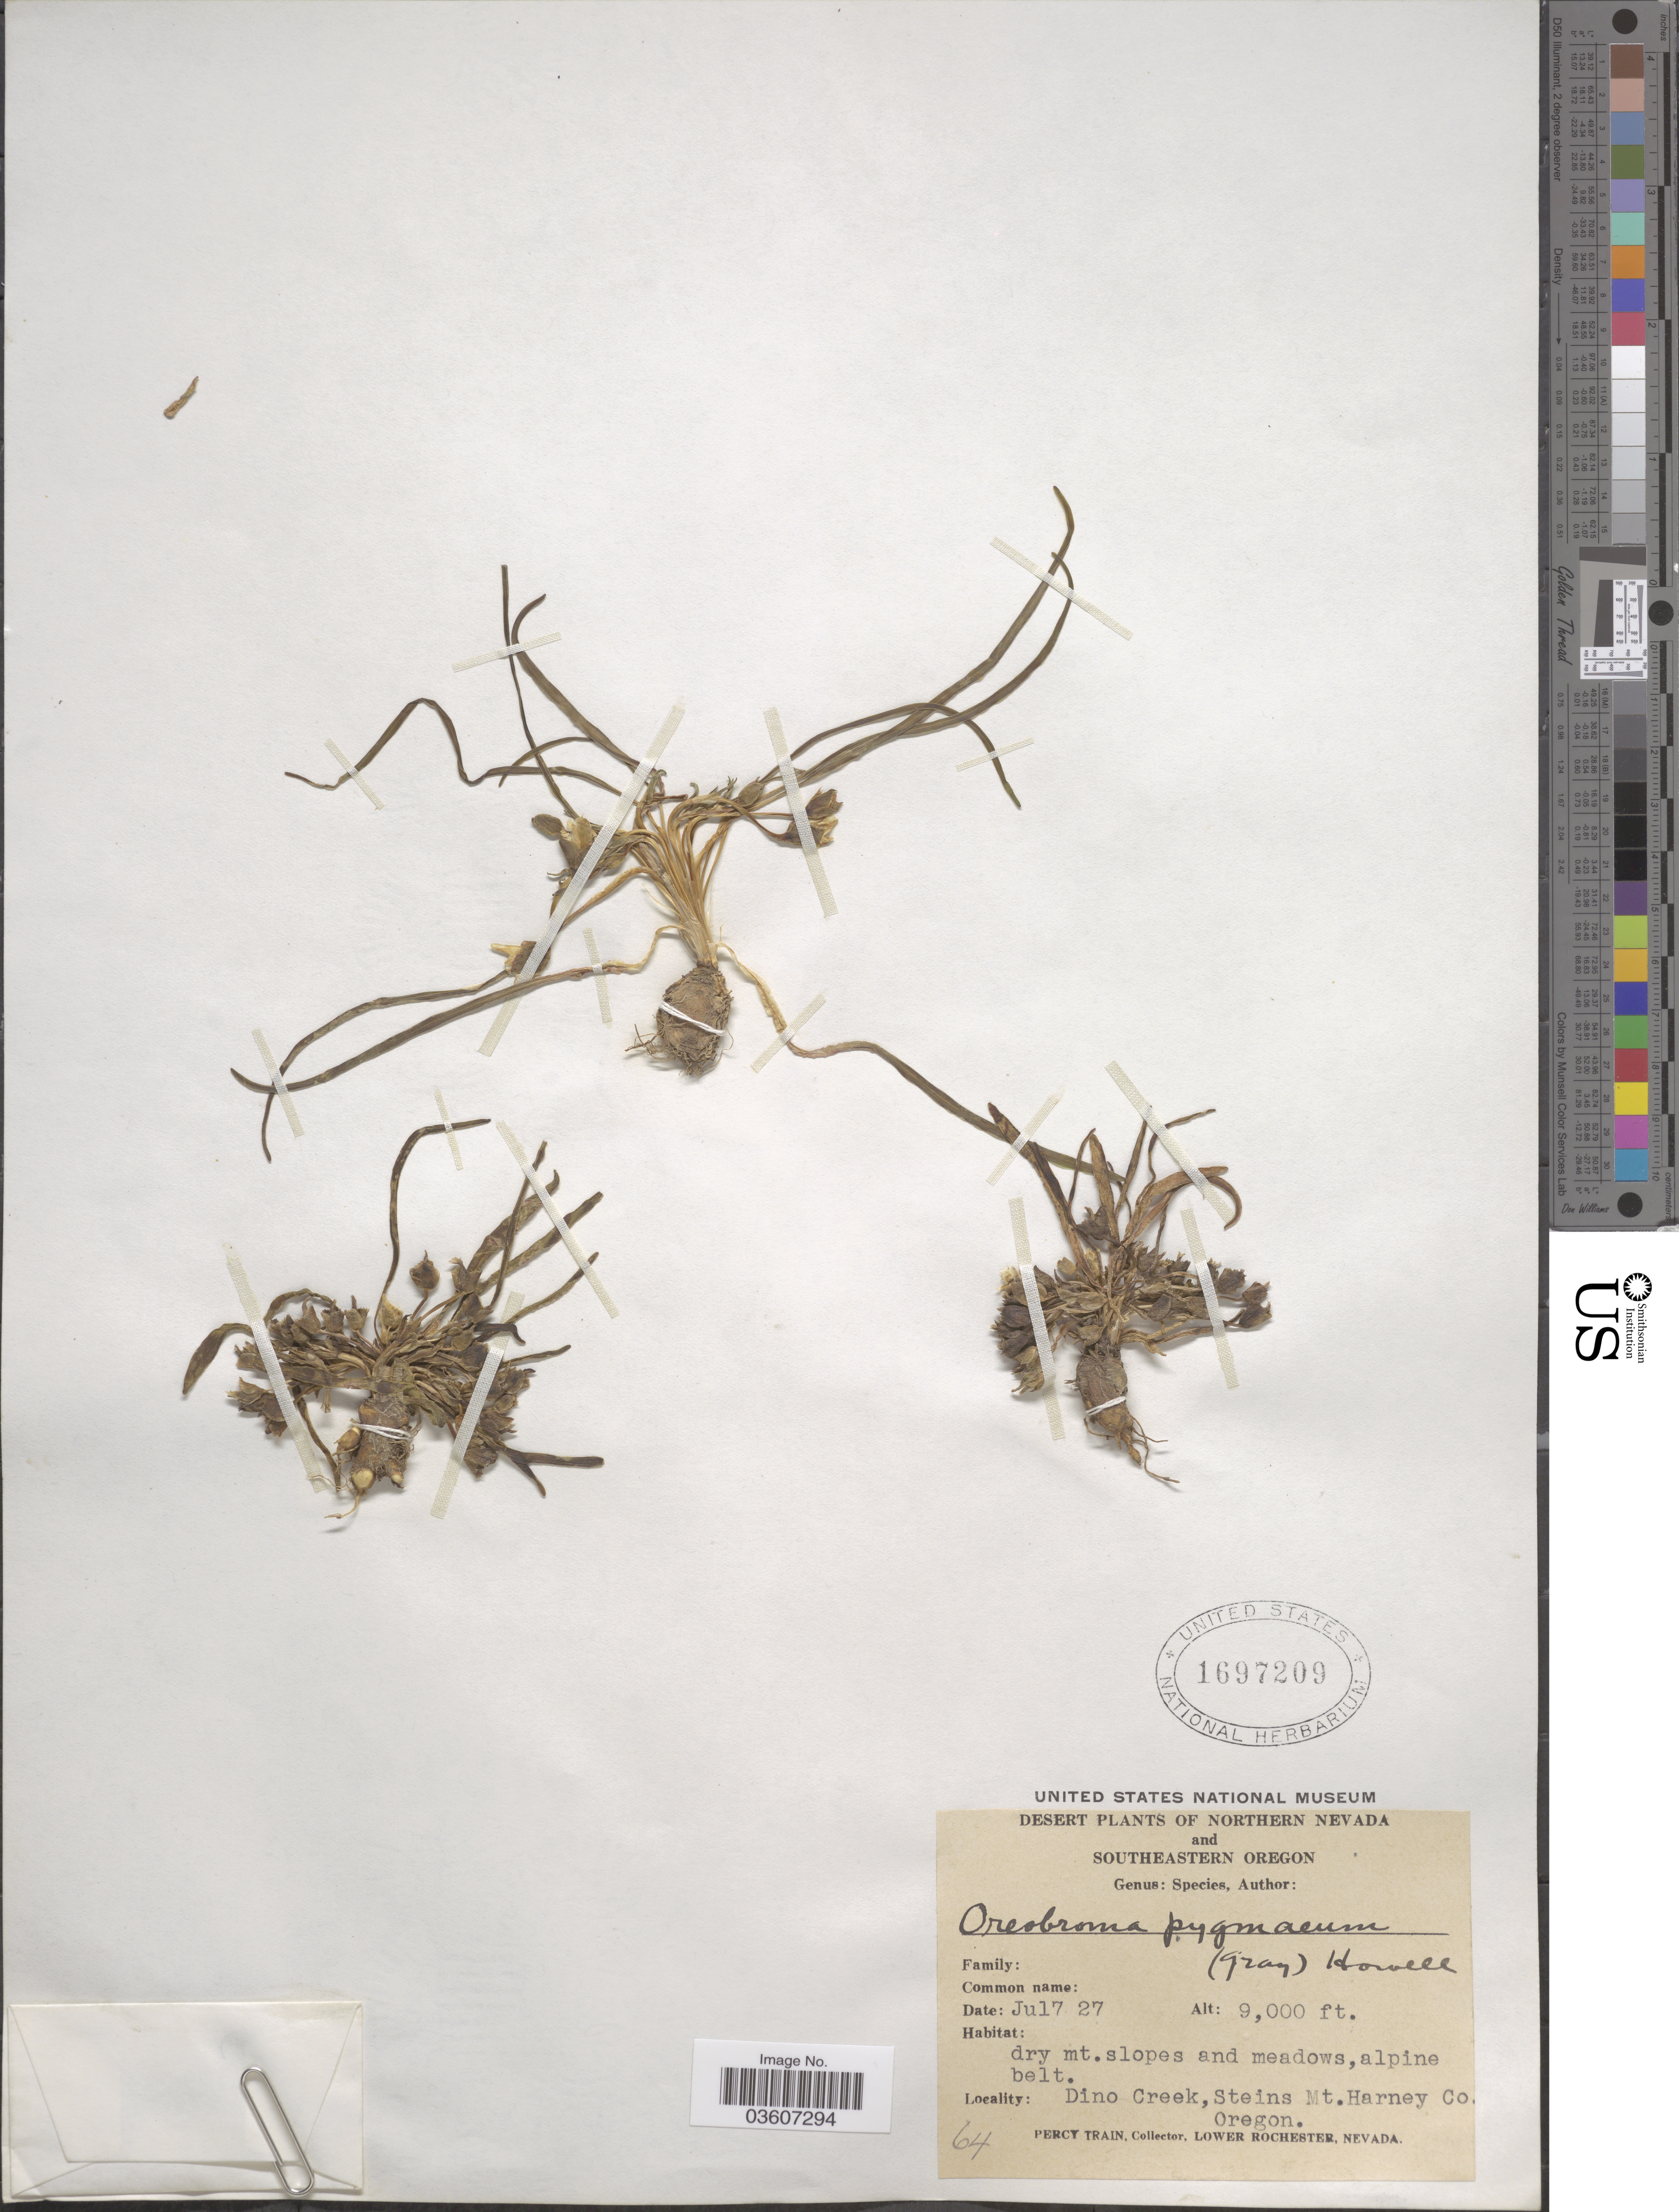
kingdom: Plantae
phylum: Tracheophyta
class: Magnoliopsida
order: Caryophyllales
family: Montiaceae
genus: Lewisia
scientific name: Lewisia pygmaea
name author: (A. Gray) B.L. Rob.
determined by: Strong, Mark T., (BOT), Smithsonian Institution - National Museum of Natural History (UNITED STATES)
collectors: P. Train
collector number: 64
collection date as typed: Transcribed d/m/y: 7/7/27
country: United States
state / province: Oregon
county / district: Harney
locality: Southeastern Oregon. Dino Creek, Steins Mt. Harney Co.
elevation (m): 2743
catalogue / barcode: US 1697209